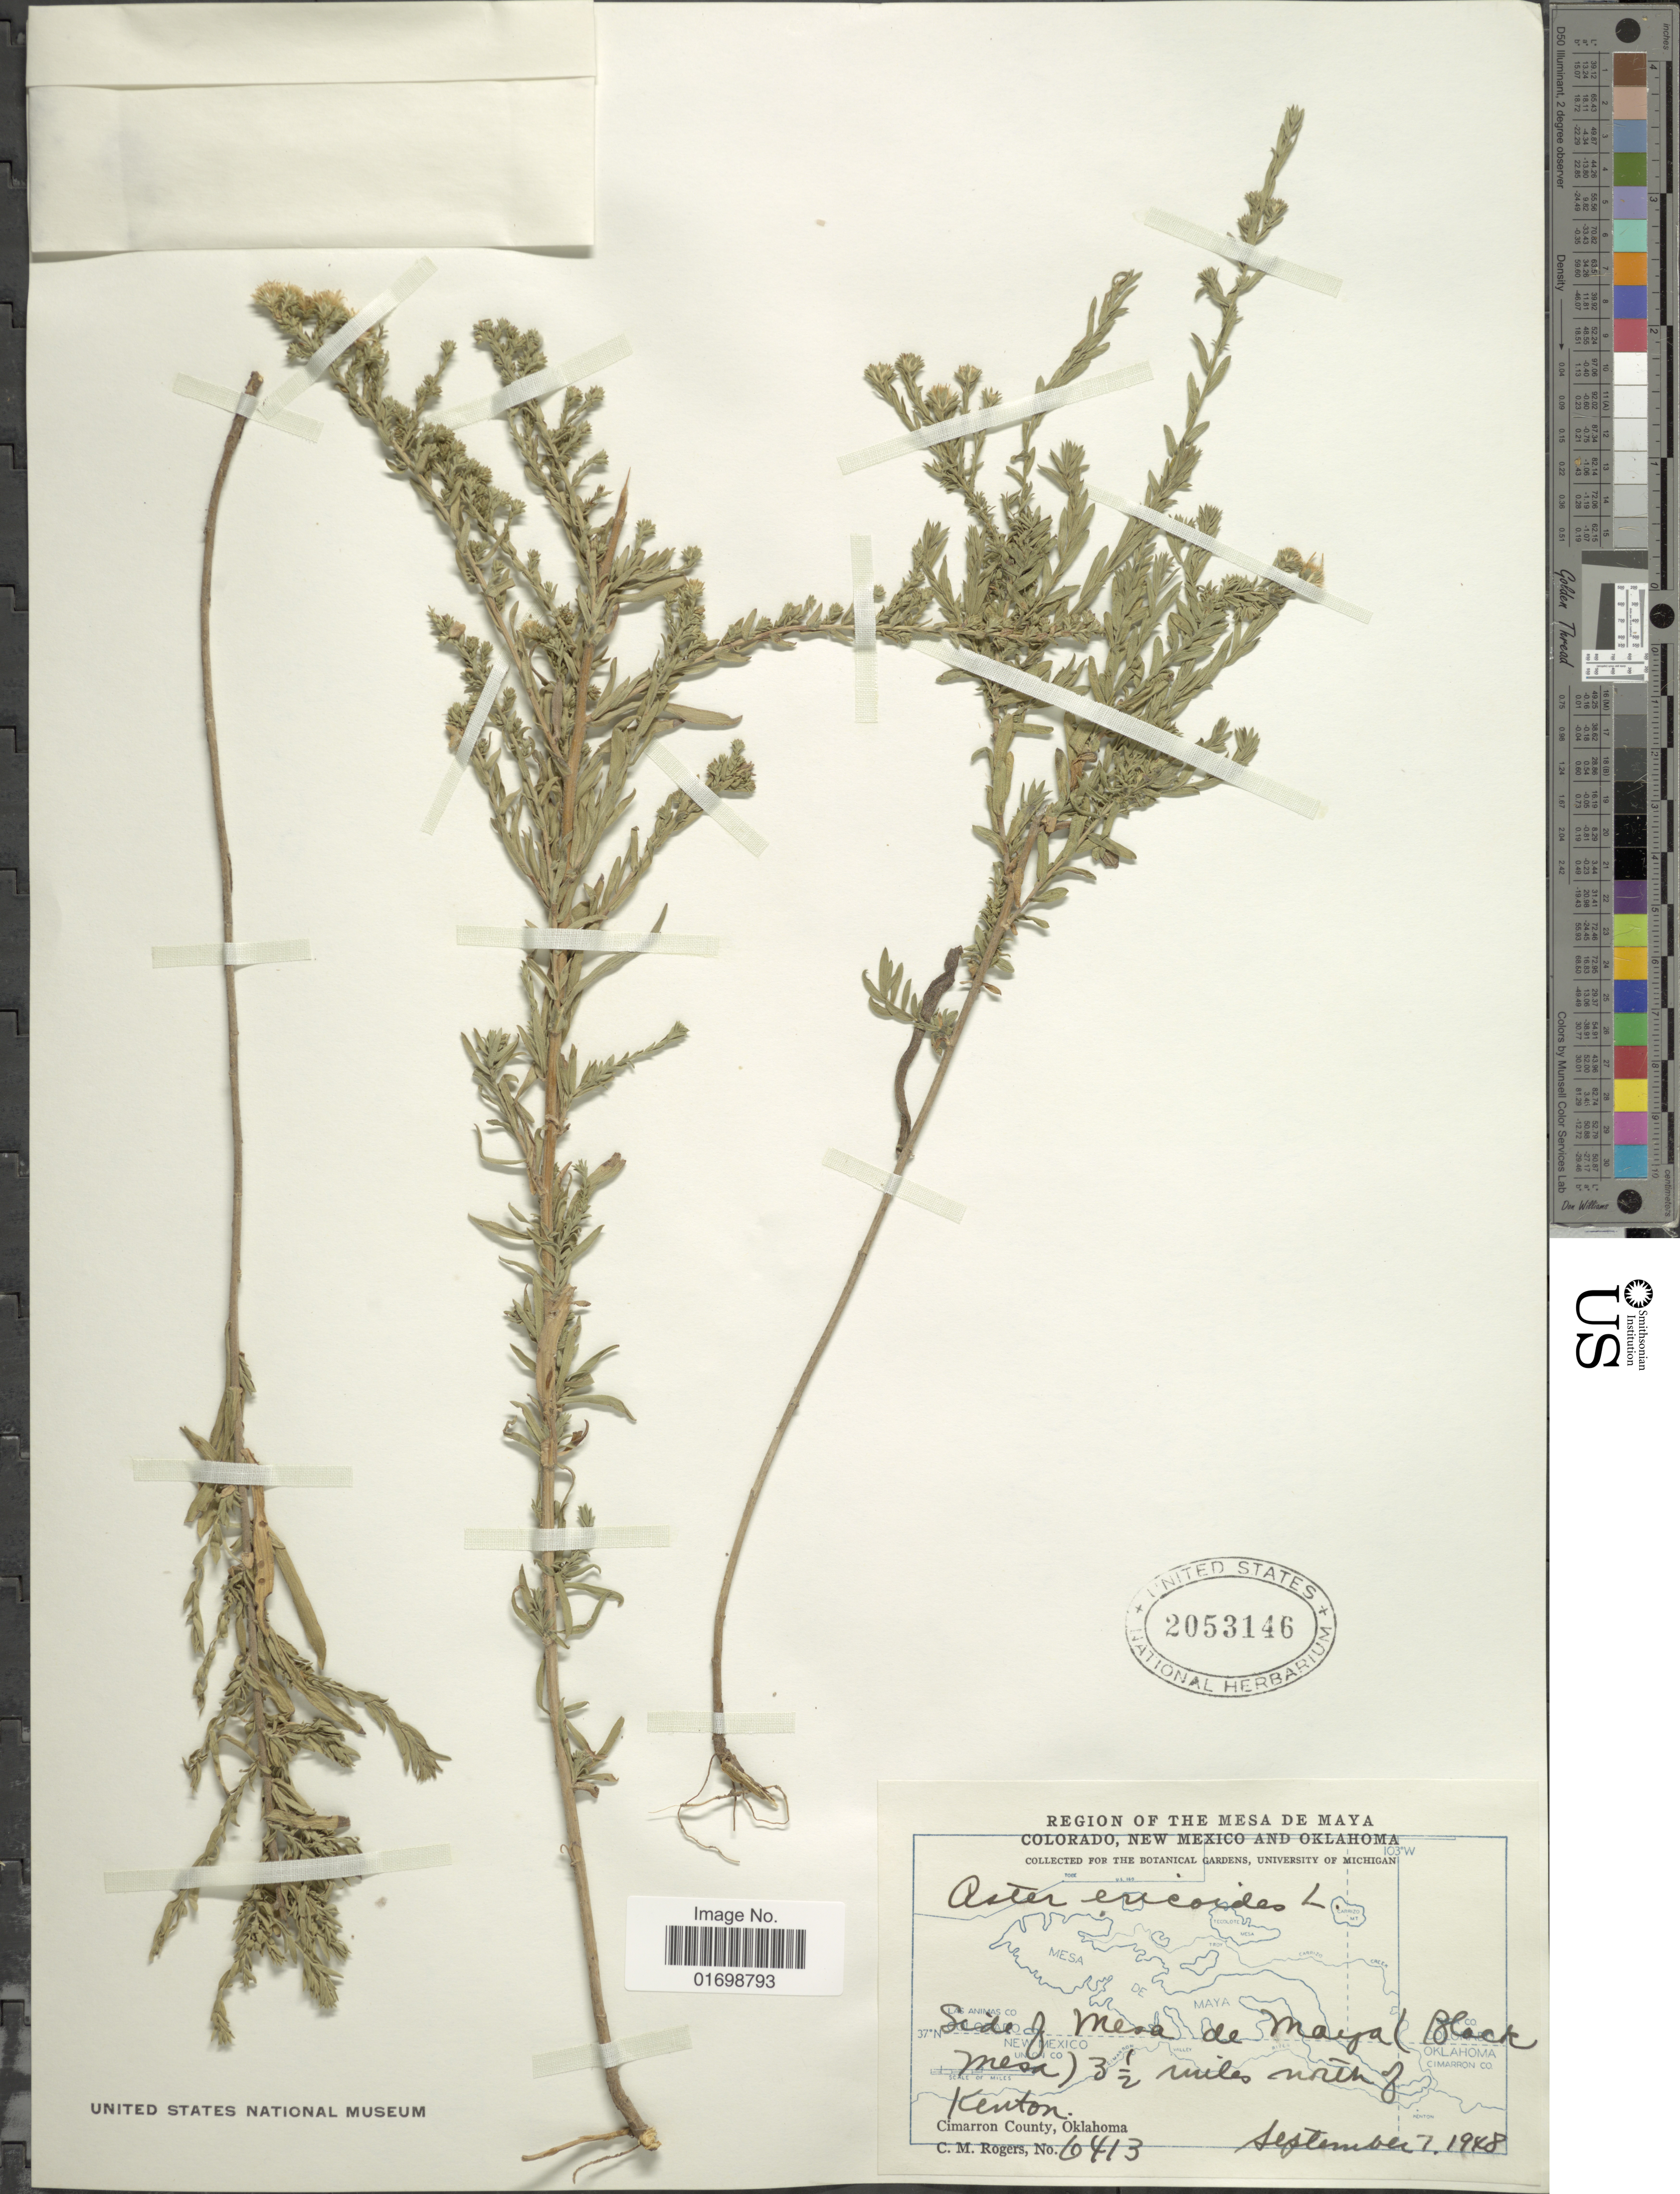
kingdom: Plantae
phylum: Tracheophyta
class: Magnoliopsida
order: Asterales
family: Asteraceae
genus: Symphyotrichum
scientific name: Symphyotrichum ericoides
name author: (L.) G.L. Nesom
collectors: C. M. Rogers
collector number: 6413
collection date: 1948-09-07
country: United States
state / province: Oklahoma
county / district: Cimarron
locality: Side of Mesa de Maya (Black Mesa). 3 ½ miles north of Kenton, Cimarron County.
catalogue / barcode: US 2053146